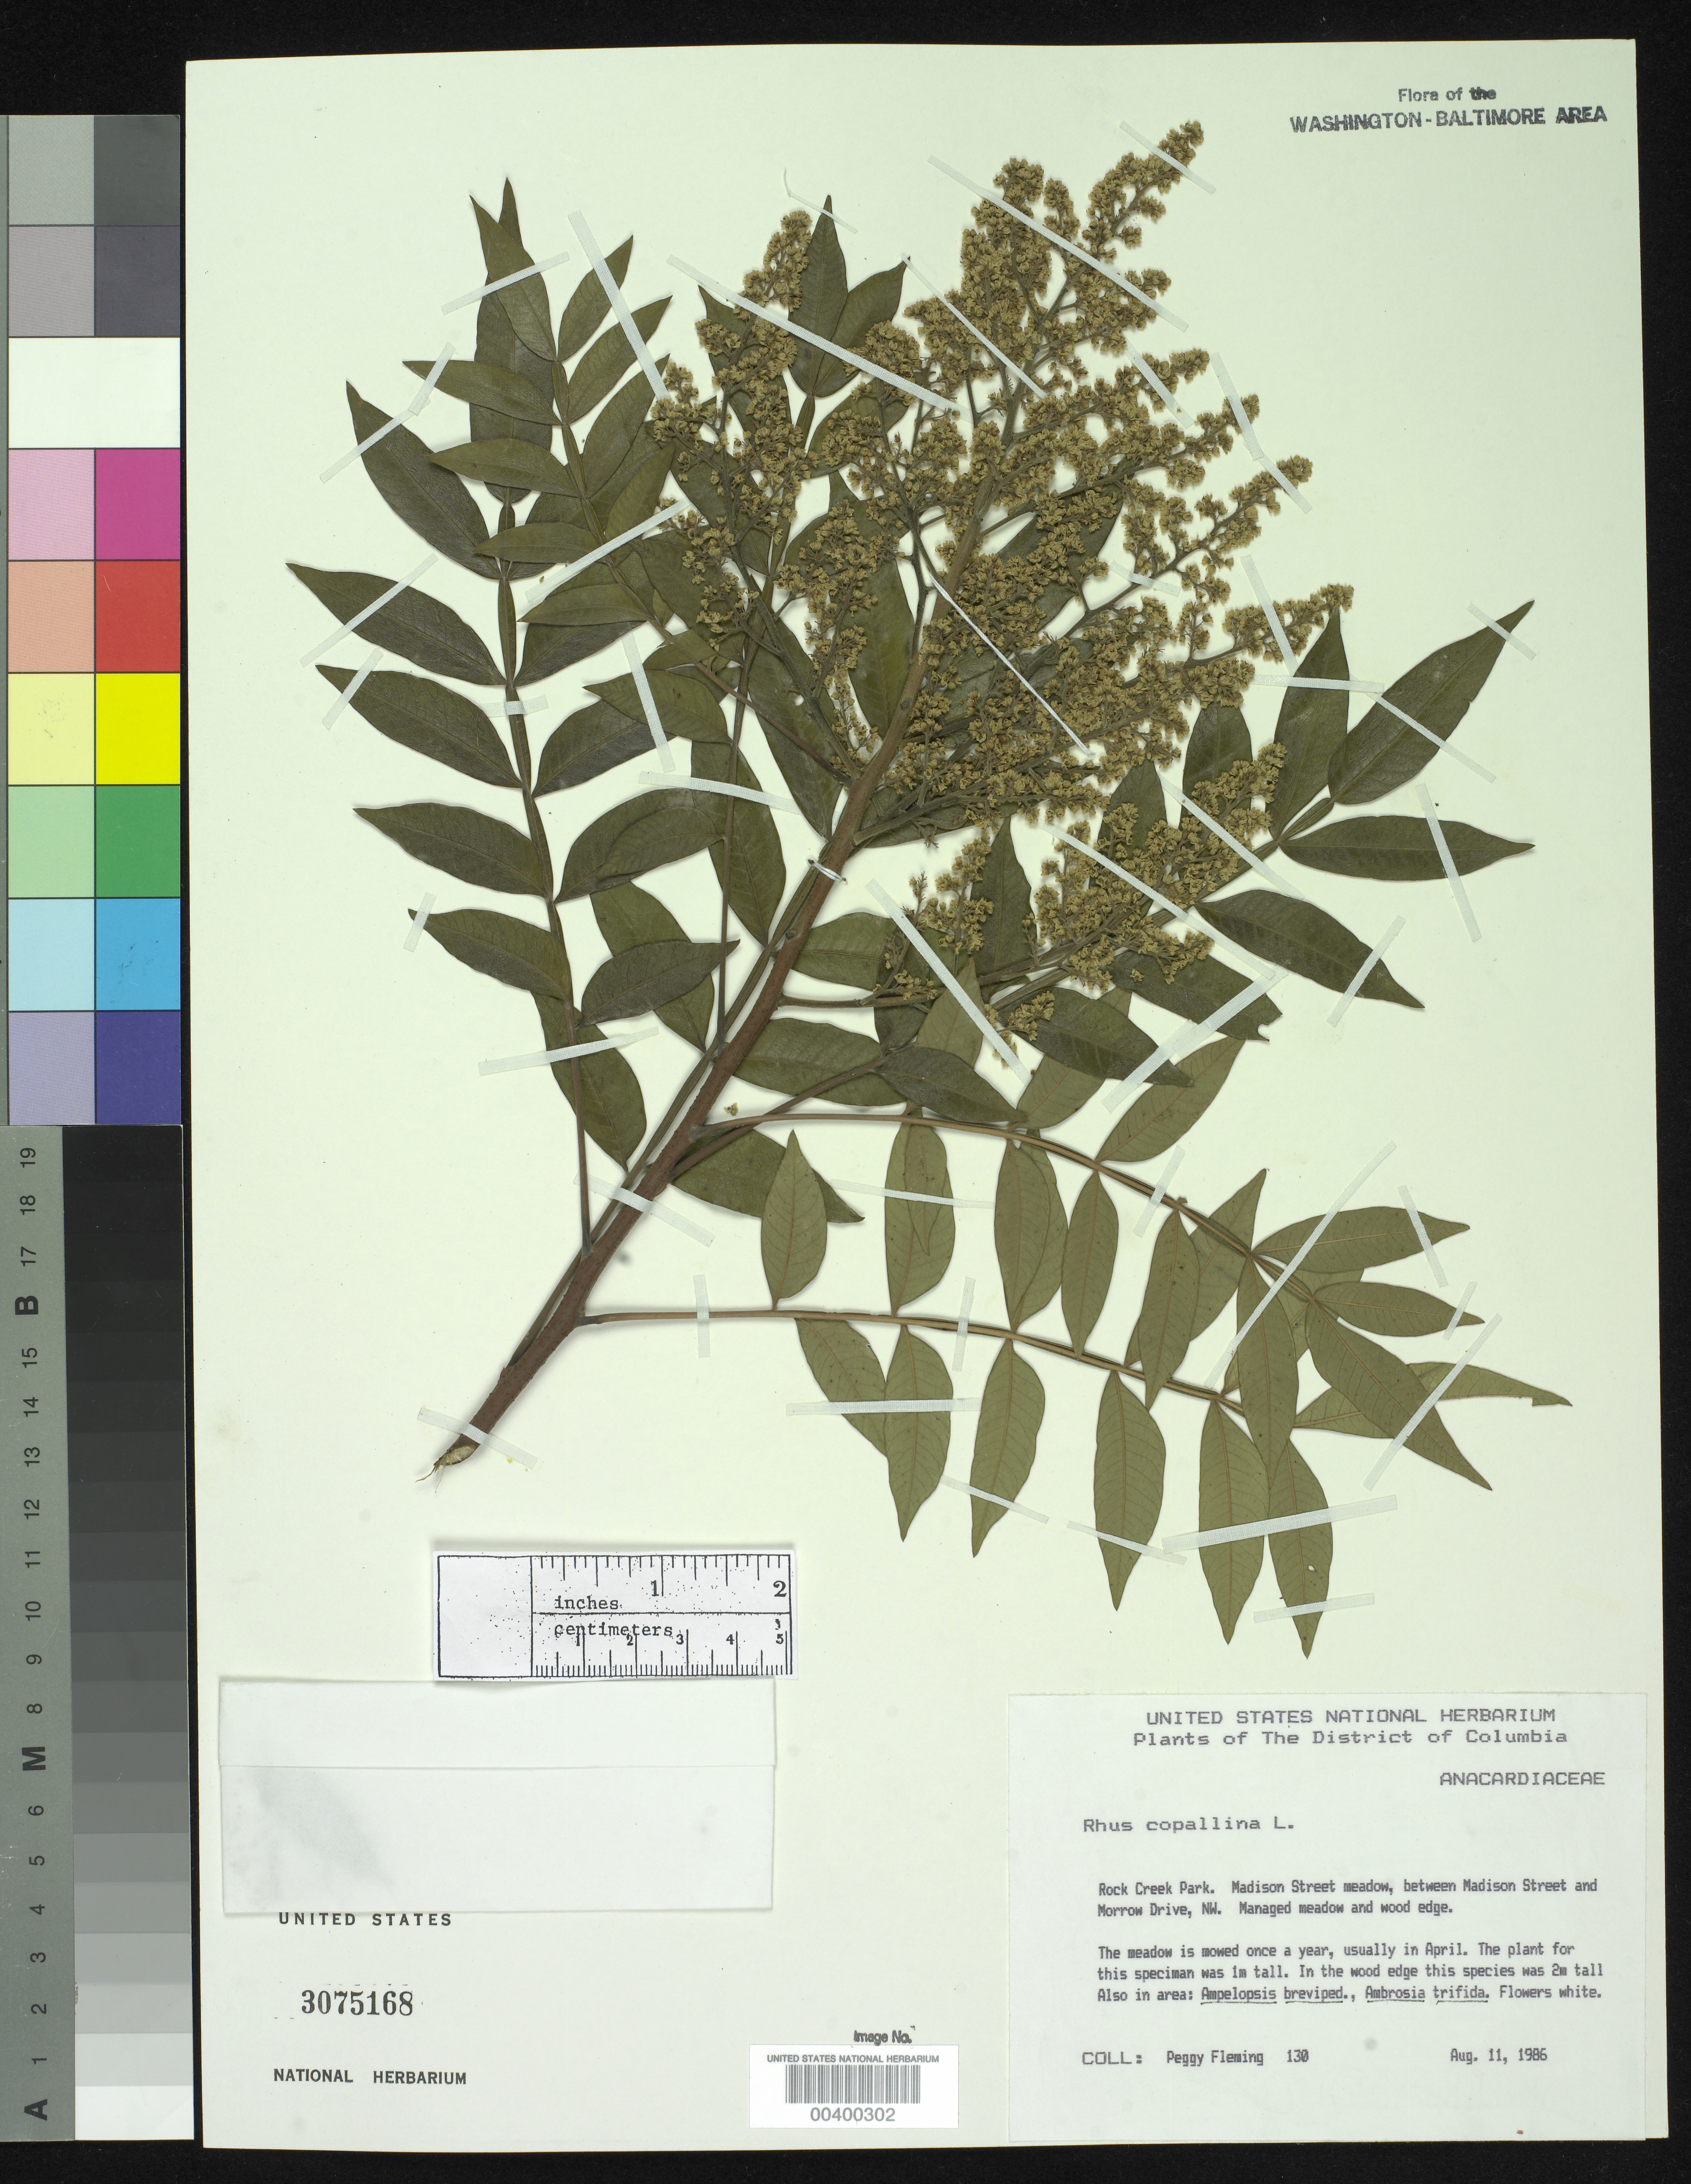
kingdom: Plantae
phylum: Tracheophyta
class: Magnoliopsida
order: Sapindales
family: Anacardiaceae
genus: Rhus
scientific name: Rhus copallinum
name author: L.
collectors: P. Fleming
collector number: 130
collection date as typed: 11 Aug 1986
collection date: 1986-08-11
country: United States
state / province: District of Columbia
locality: Rock Creek Park, Madison St meadow, between Madison St and Morrow Drive, NW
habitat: Managed meadow and wood edge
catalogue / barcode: US 3075168